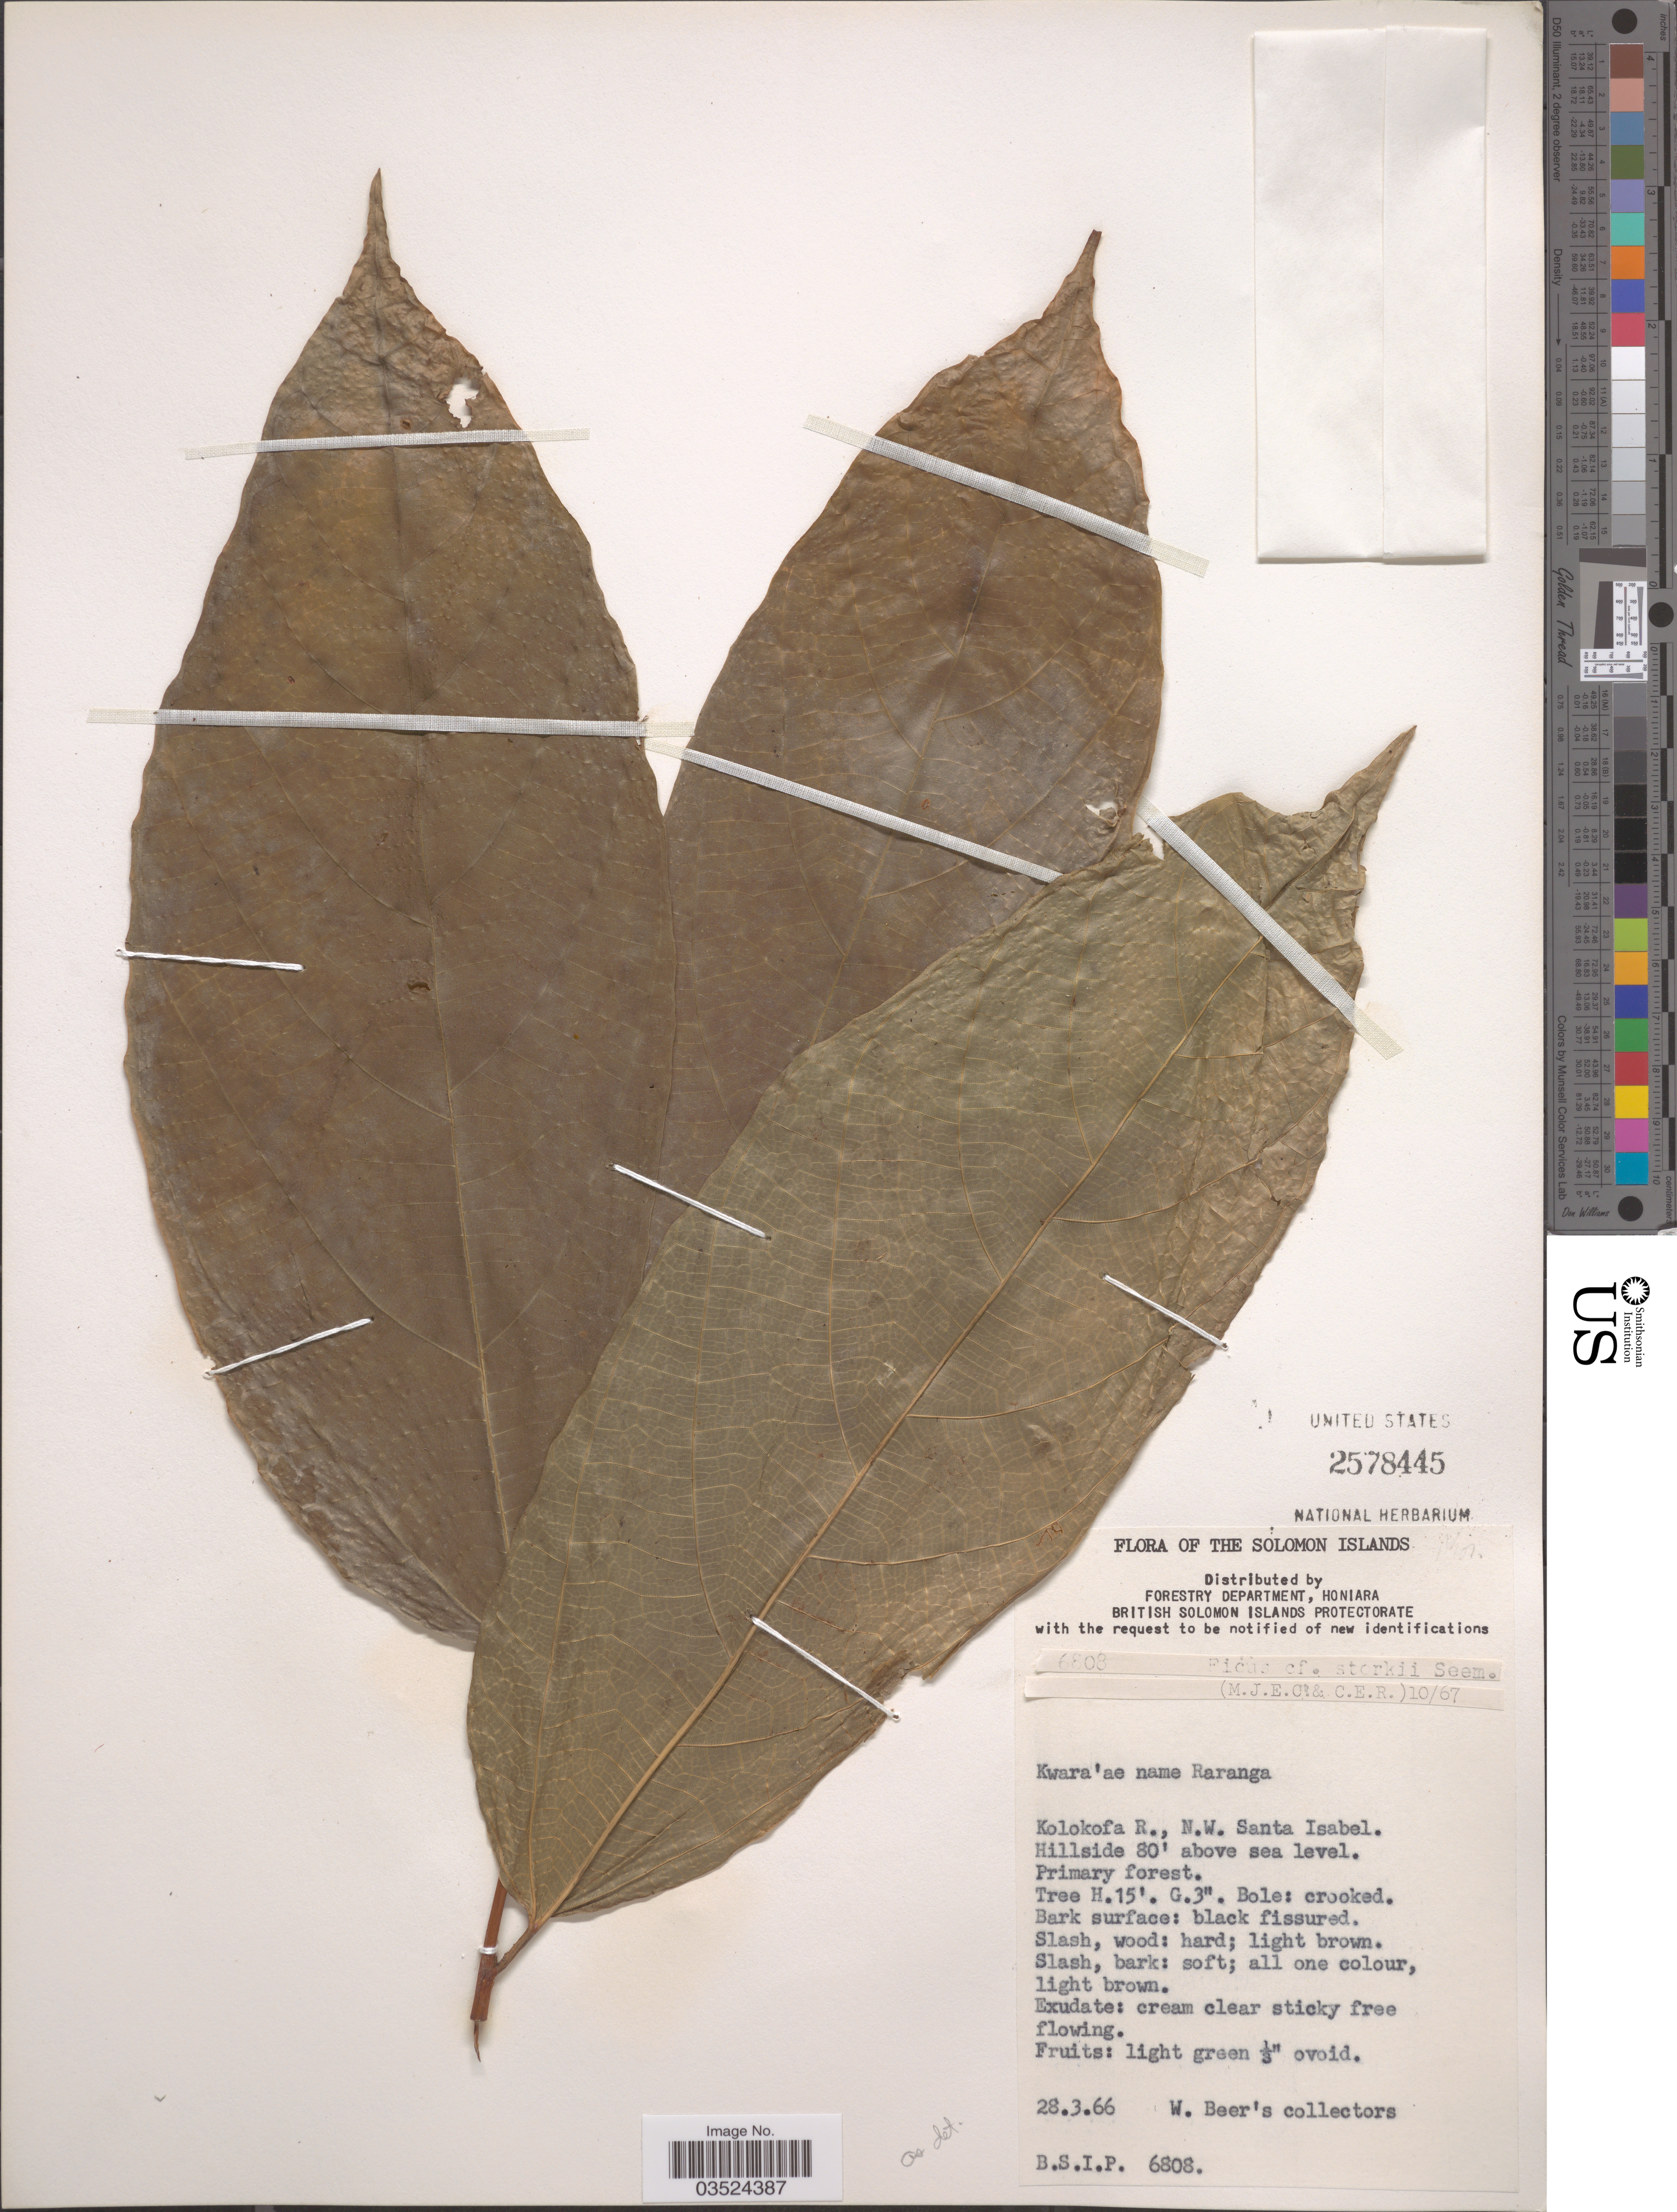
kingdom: Plantae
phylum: Tracheophyta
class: Magnoliopsida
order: Rosales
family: Moraceae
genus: Ficus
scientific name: Ficus storckii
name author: Seem.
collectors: W. Beer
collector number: BSIP6808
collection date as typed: Transcribed d/m/y: 28/3/66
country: Solomon Islands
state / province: Solomon Islands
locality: Kolokofa R., N.W. Santa Isabel.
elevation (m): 24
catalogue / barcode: US 2578445